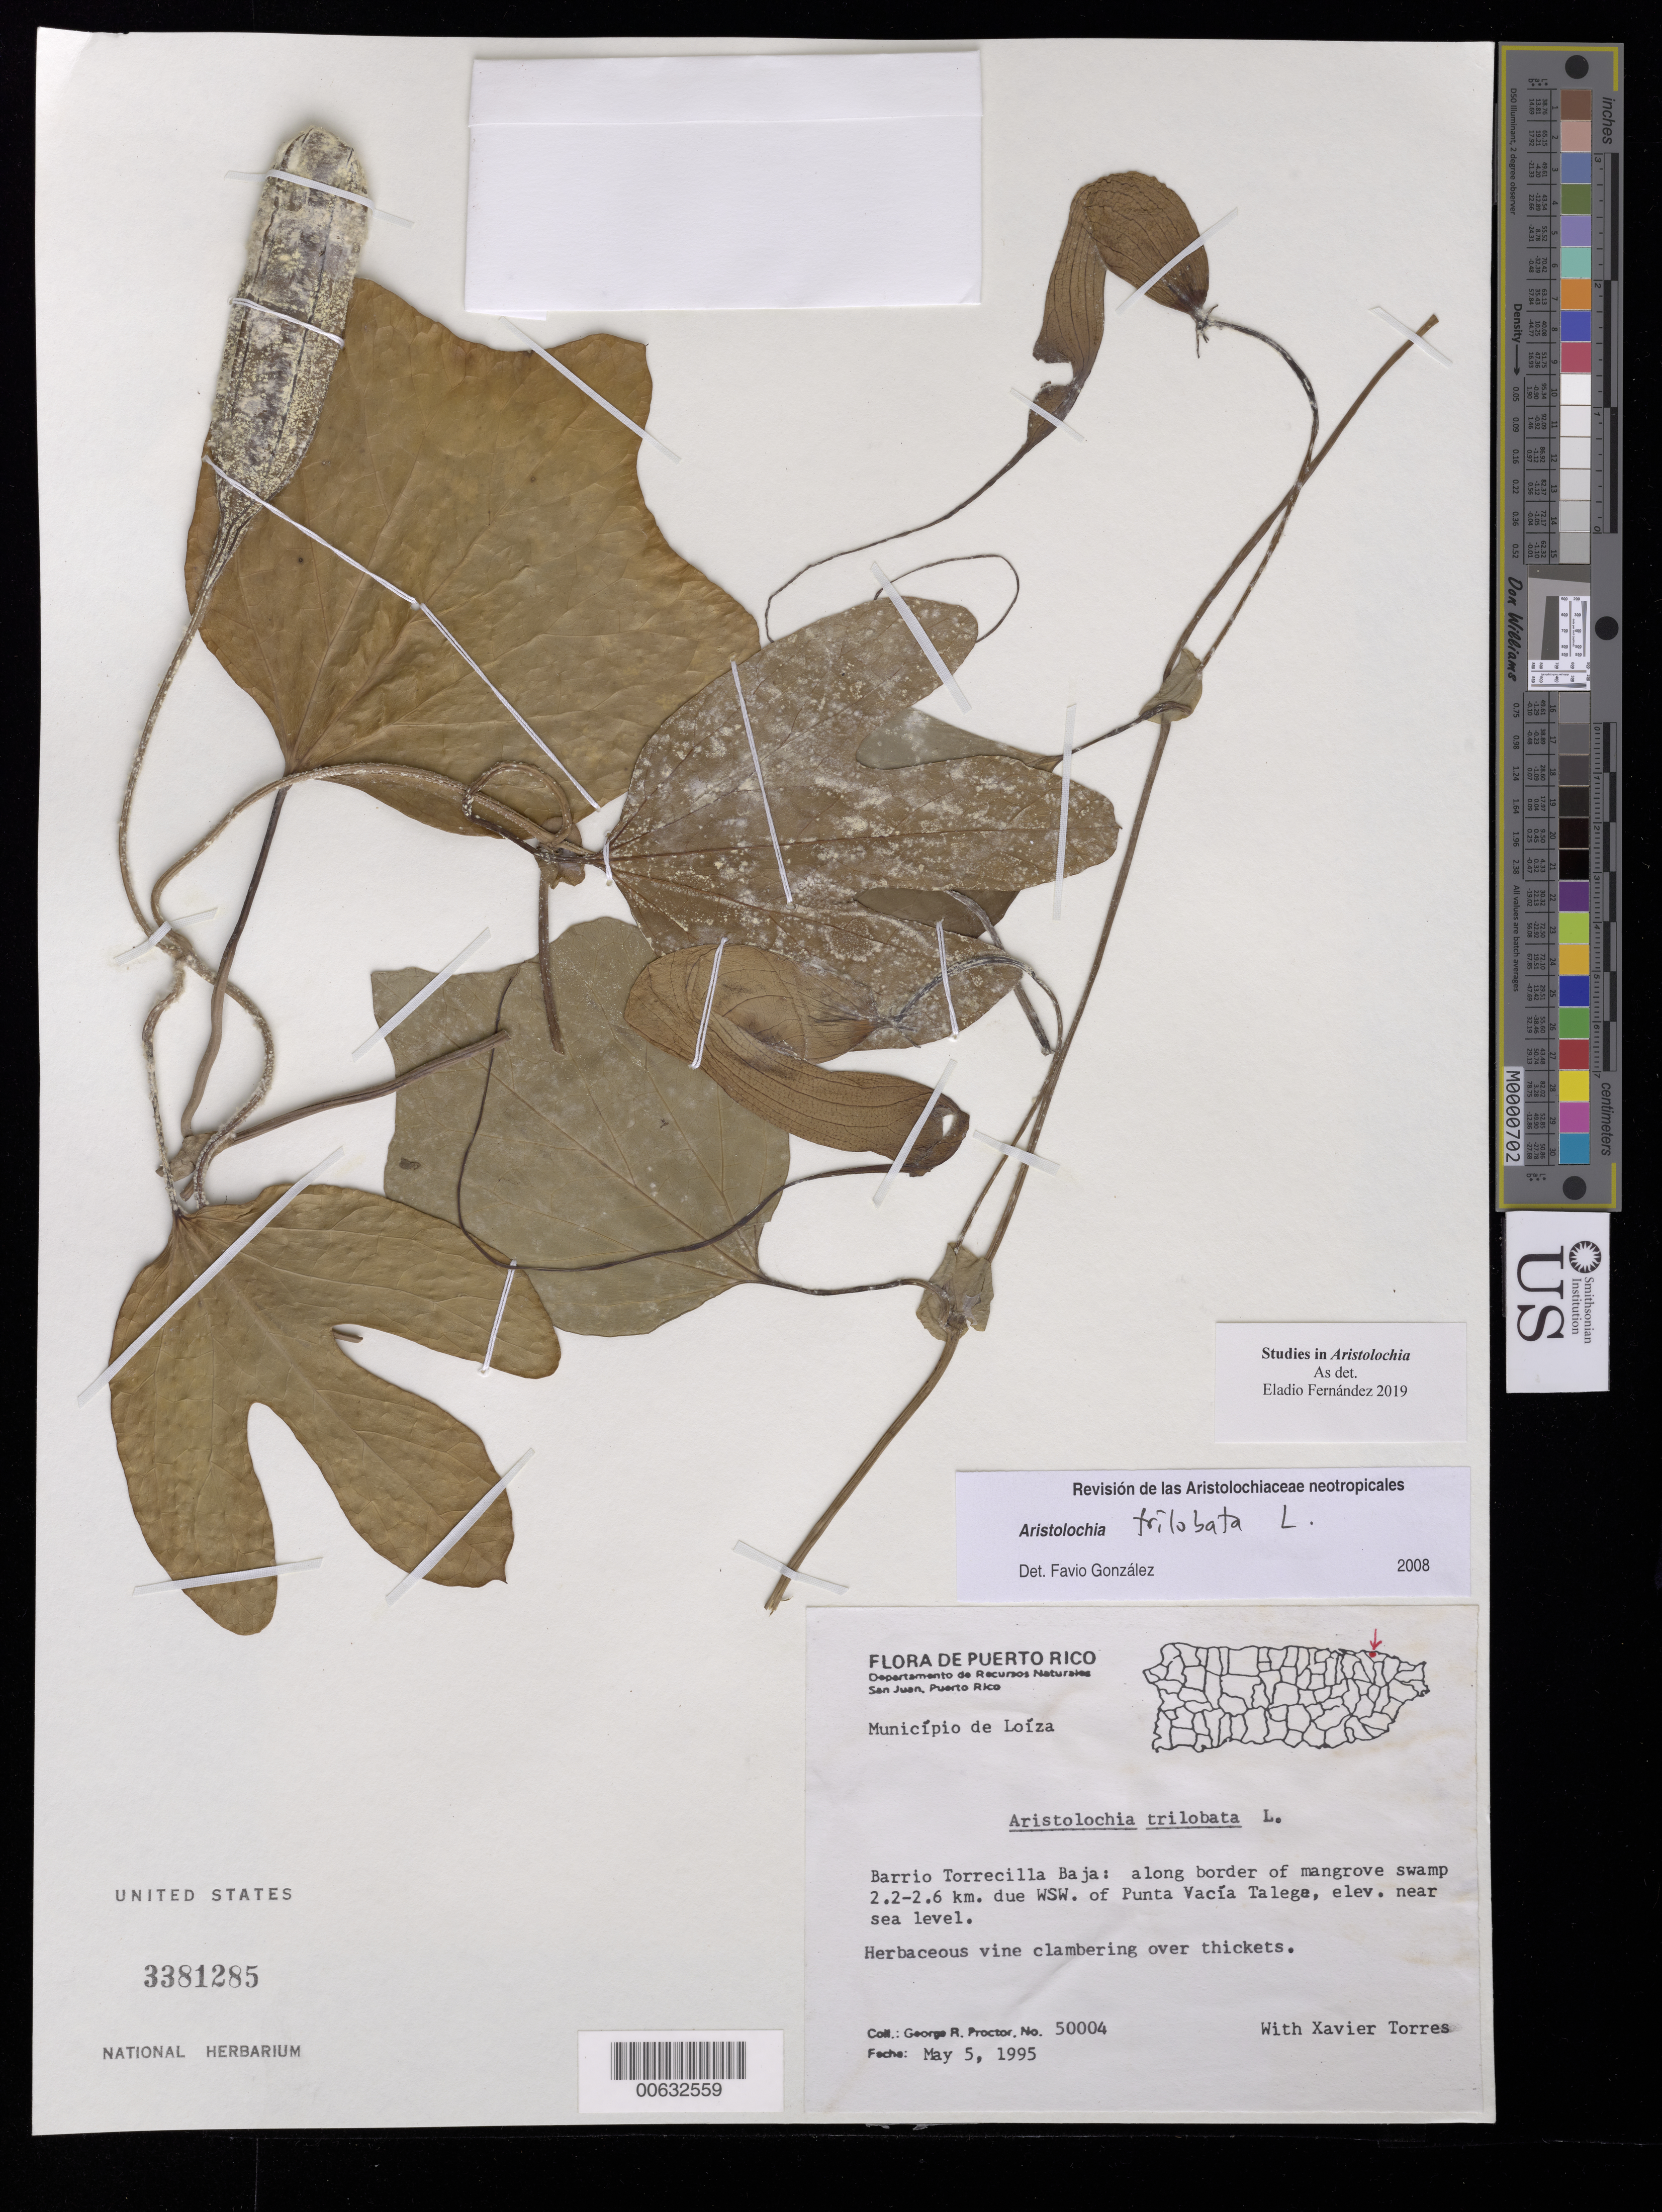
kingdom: Plantae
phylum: Tracheophyta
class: Magnoliopsida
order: Piperales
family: Aristolochiaceae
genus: Aristolochia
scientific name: Aristolochia trilobata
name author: L.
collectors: G. M. Proctor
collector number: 50004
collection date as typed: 05 May 1995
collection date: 1995-05-05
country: Puerto Rico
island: Greater Antilles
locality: Mun. de Loíza: Barrio Torrecilla Baja; 2.2-2.6 km due WSW of Punta Vacía Talega.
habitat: Mangrove swamp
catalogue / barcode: US 3381285